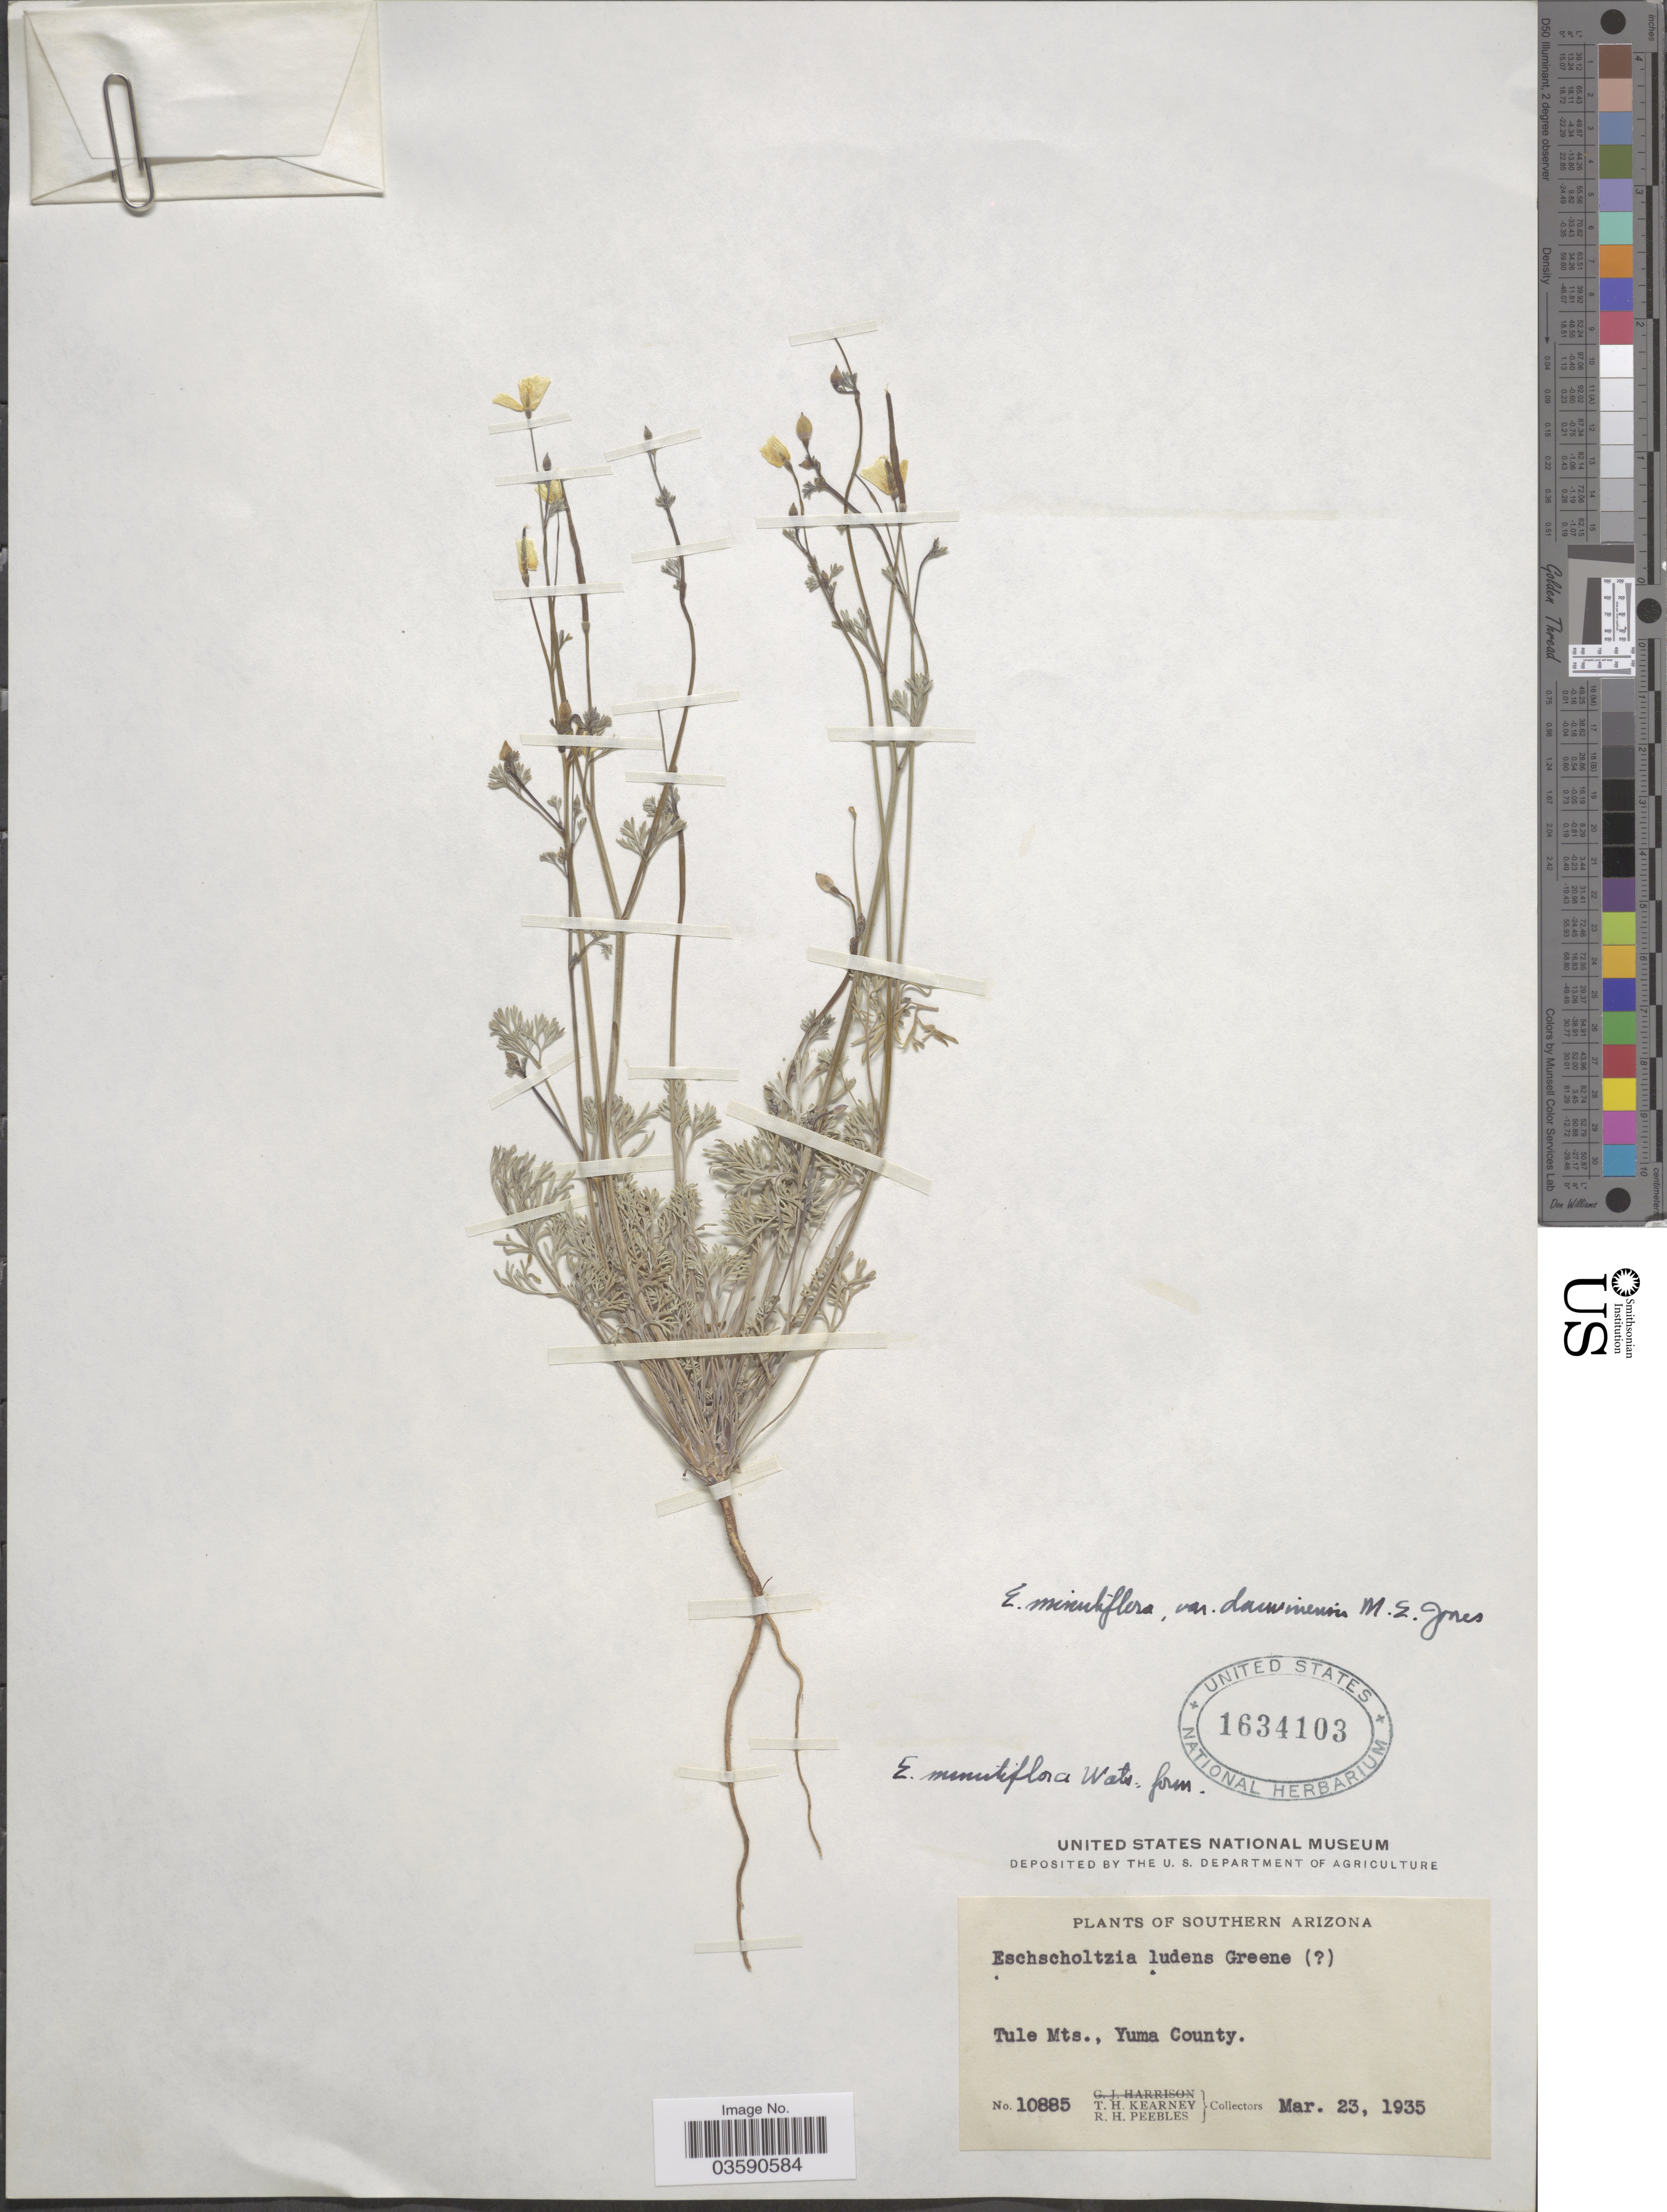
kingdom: Plantae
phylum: Tracheophyta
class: Magnoliopsida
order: Ranunculales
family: Papaveraceae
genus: Eschscholzia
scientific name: Eschscholzia minuscula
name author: Greene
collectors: T. H. Kearney & R. H. Peebles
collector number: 10885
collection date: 1935-03-23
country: United States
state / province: Arizona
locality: Southern Arizona. Tule Mts., Yuma County.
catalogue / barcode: US 1634103